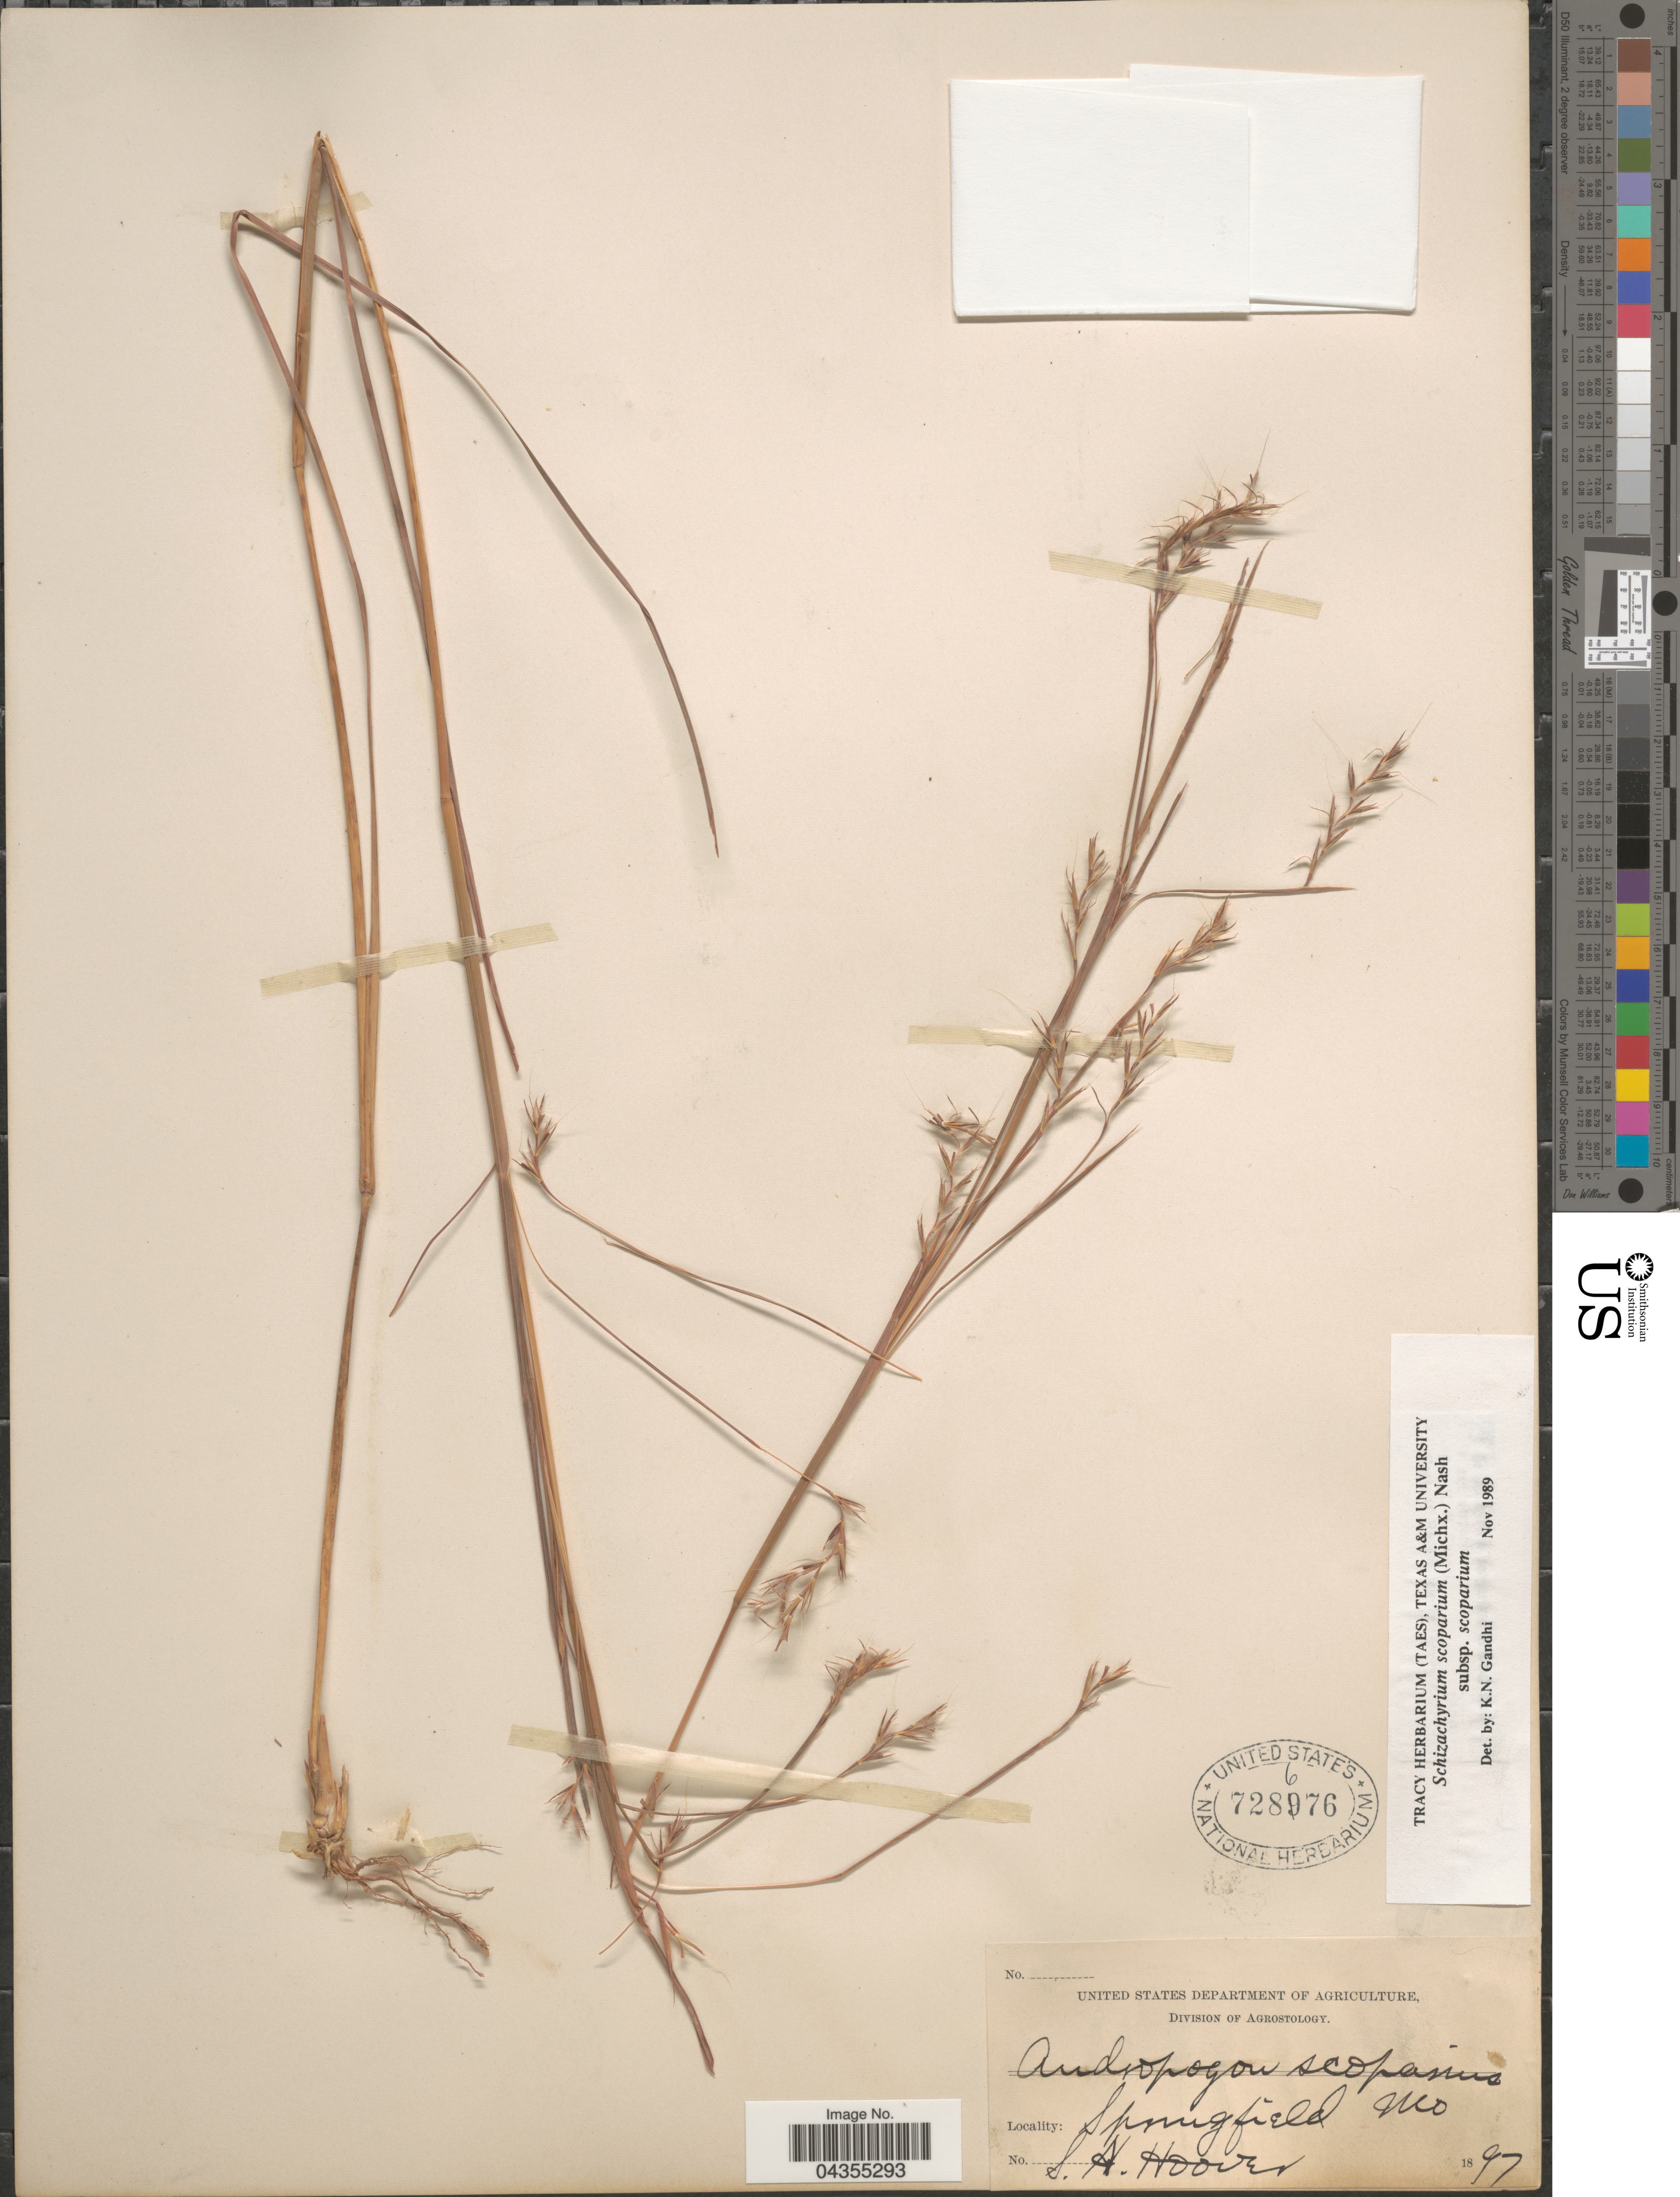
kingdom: Plantae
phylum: Tracheophyta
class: Liliopsida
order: Poales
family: Poaceae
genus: Schizachyrium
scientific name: Schizachyrium scoparium var. scoparium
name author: (Michx.) Nash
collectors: S. Hoover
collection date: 1897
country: United States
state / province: Missouri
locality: Springfield.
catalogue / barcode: US 728676